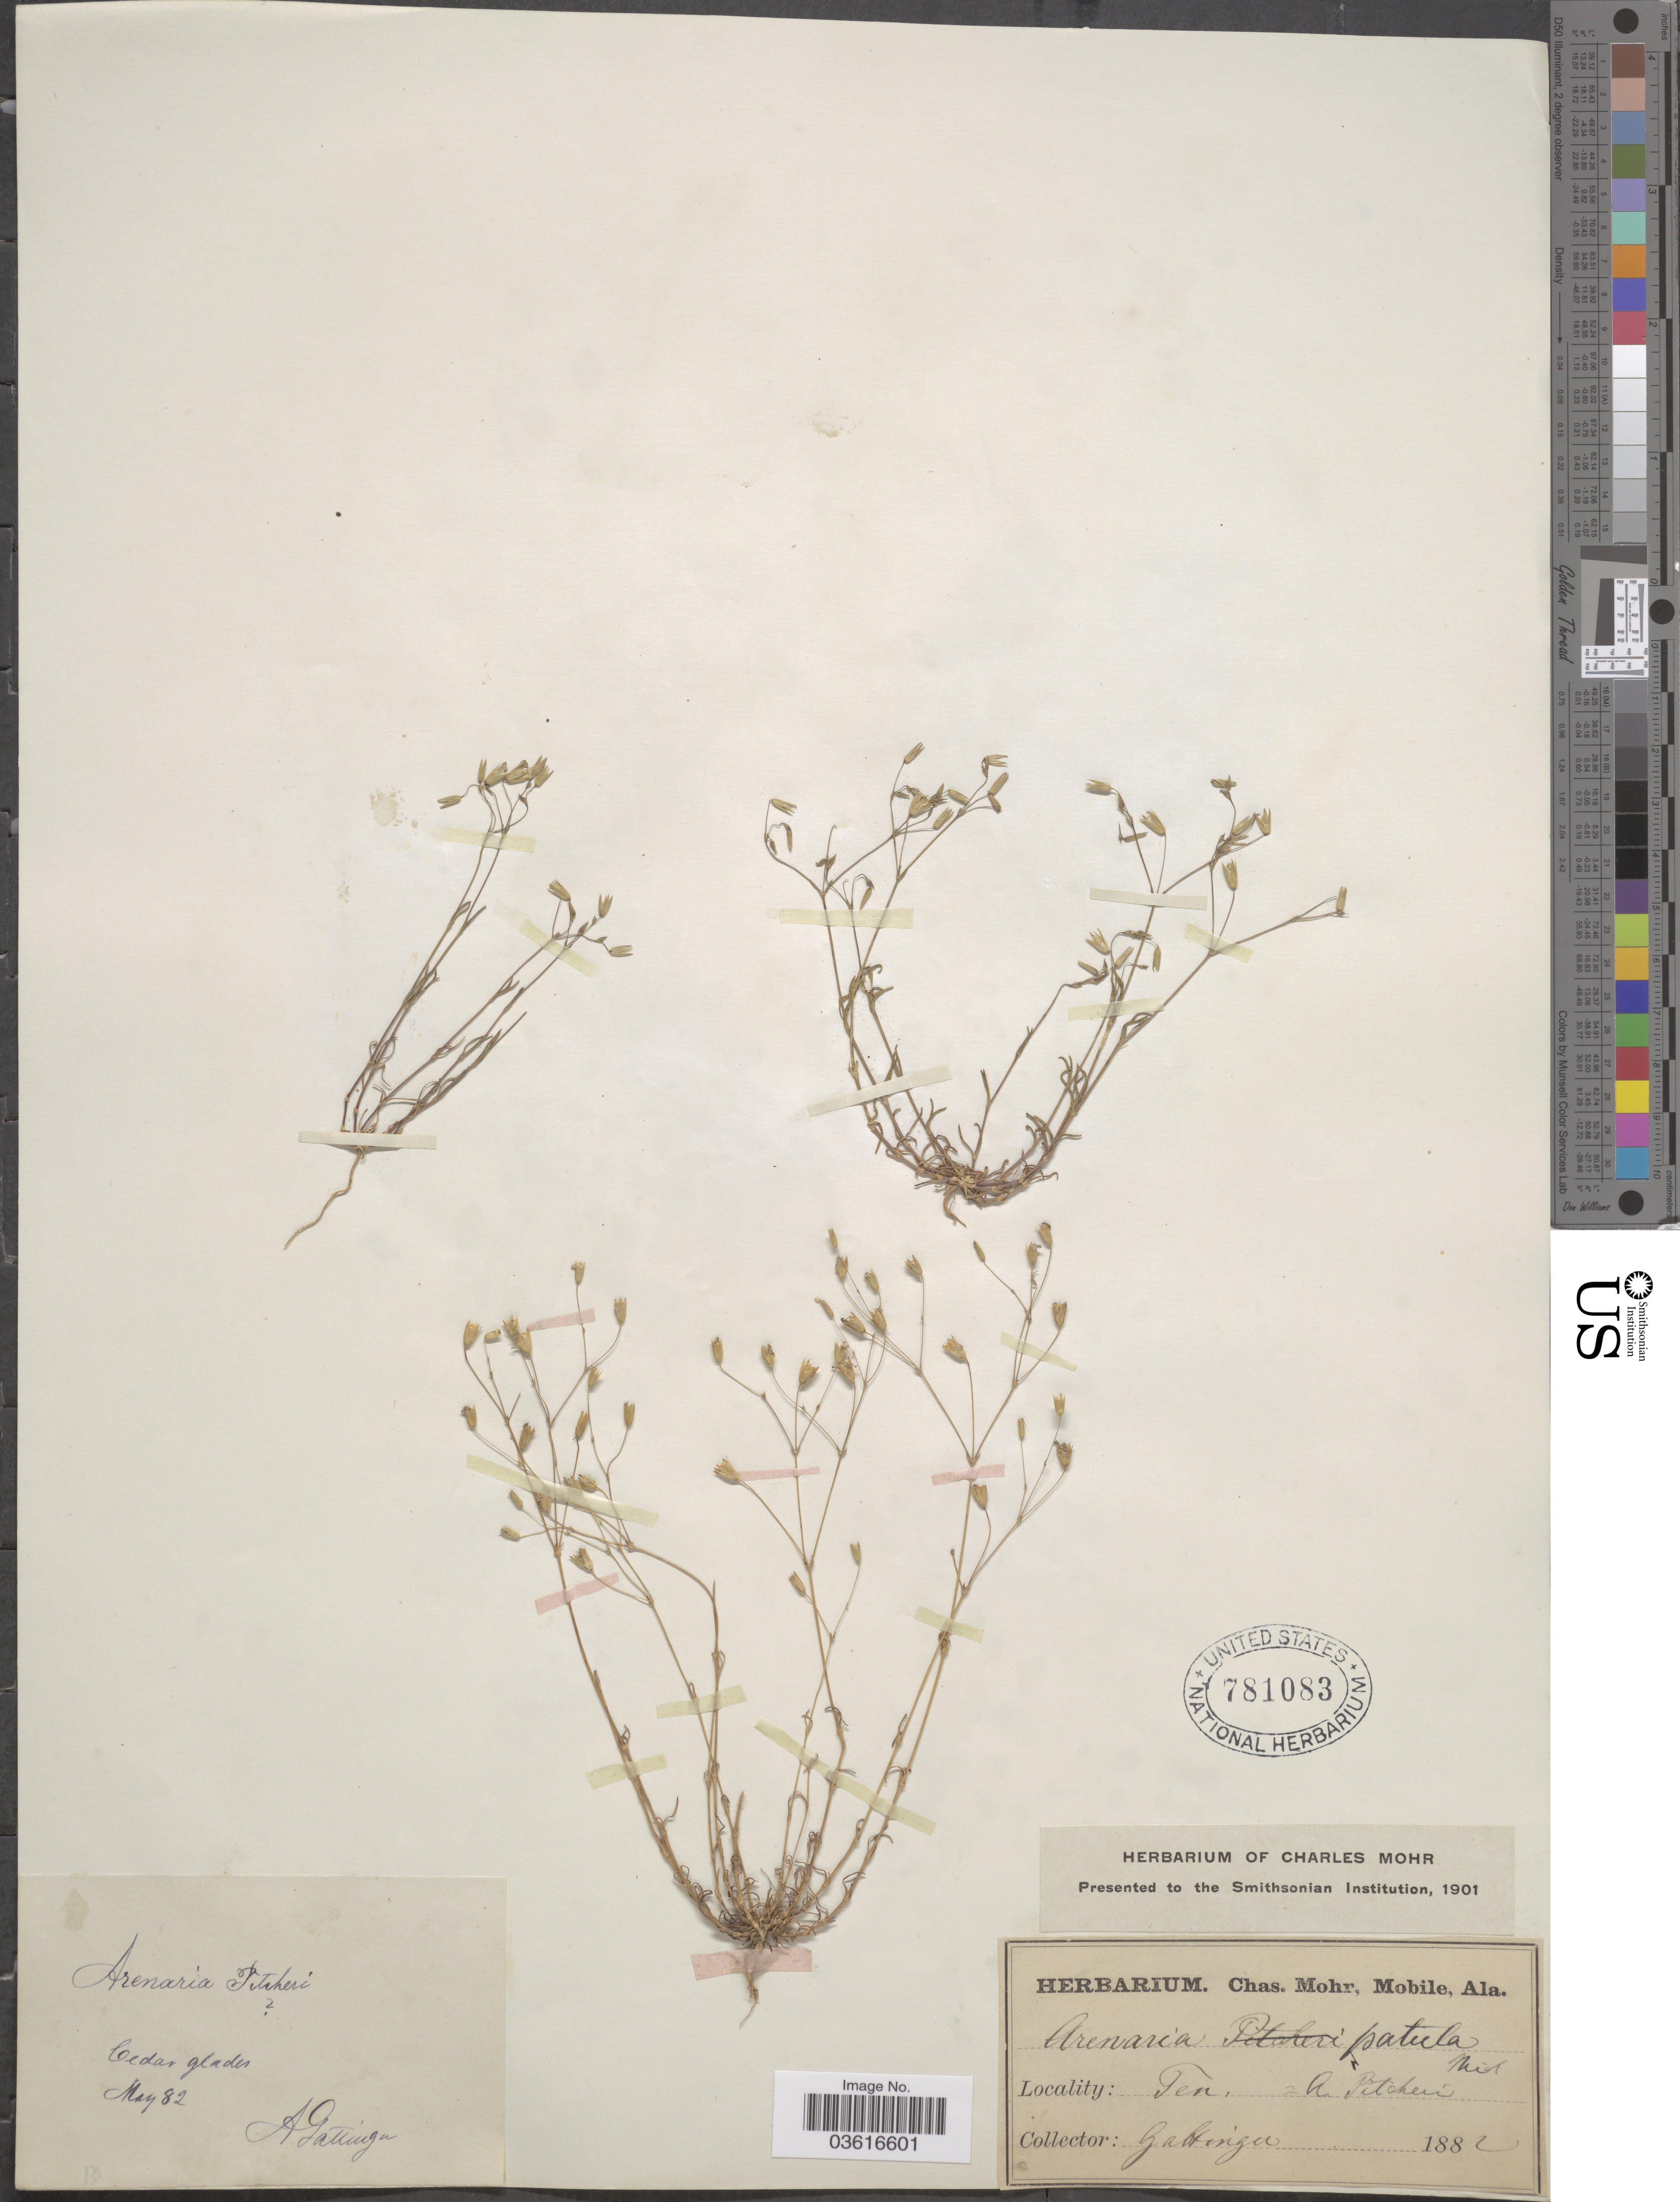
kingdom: Plantae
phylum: Tracheophyta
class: Magnoliopsida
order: Caryophyllales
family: Caryophyllaceae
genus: Minuartia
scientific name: Minuartia patula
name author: (Michx.) Mattf.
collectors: A. Gattinger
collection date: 1882-05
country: United States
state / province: Tennessee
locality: Cedar Glades.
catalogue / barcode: US 781083